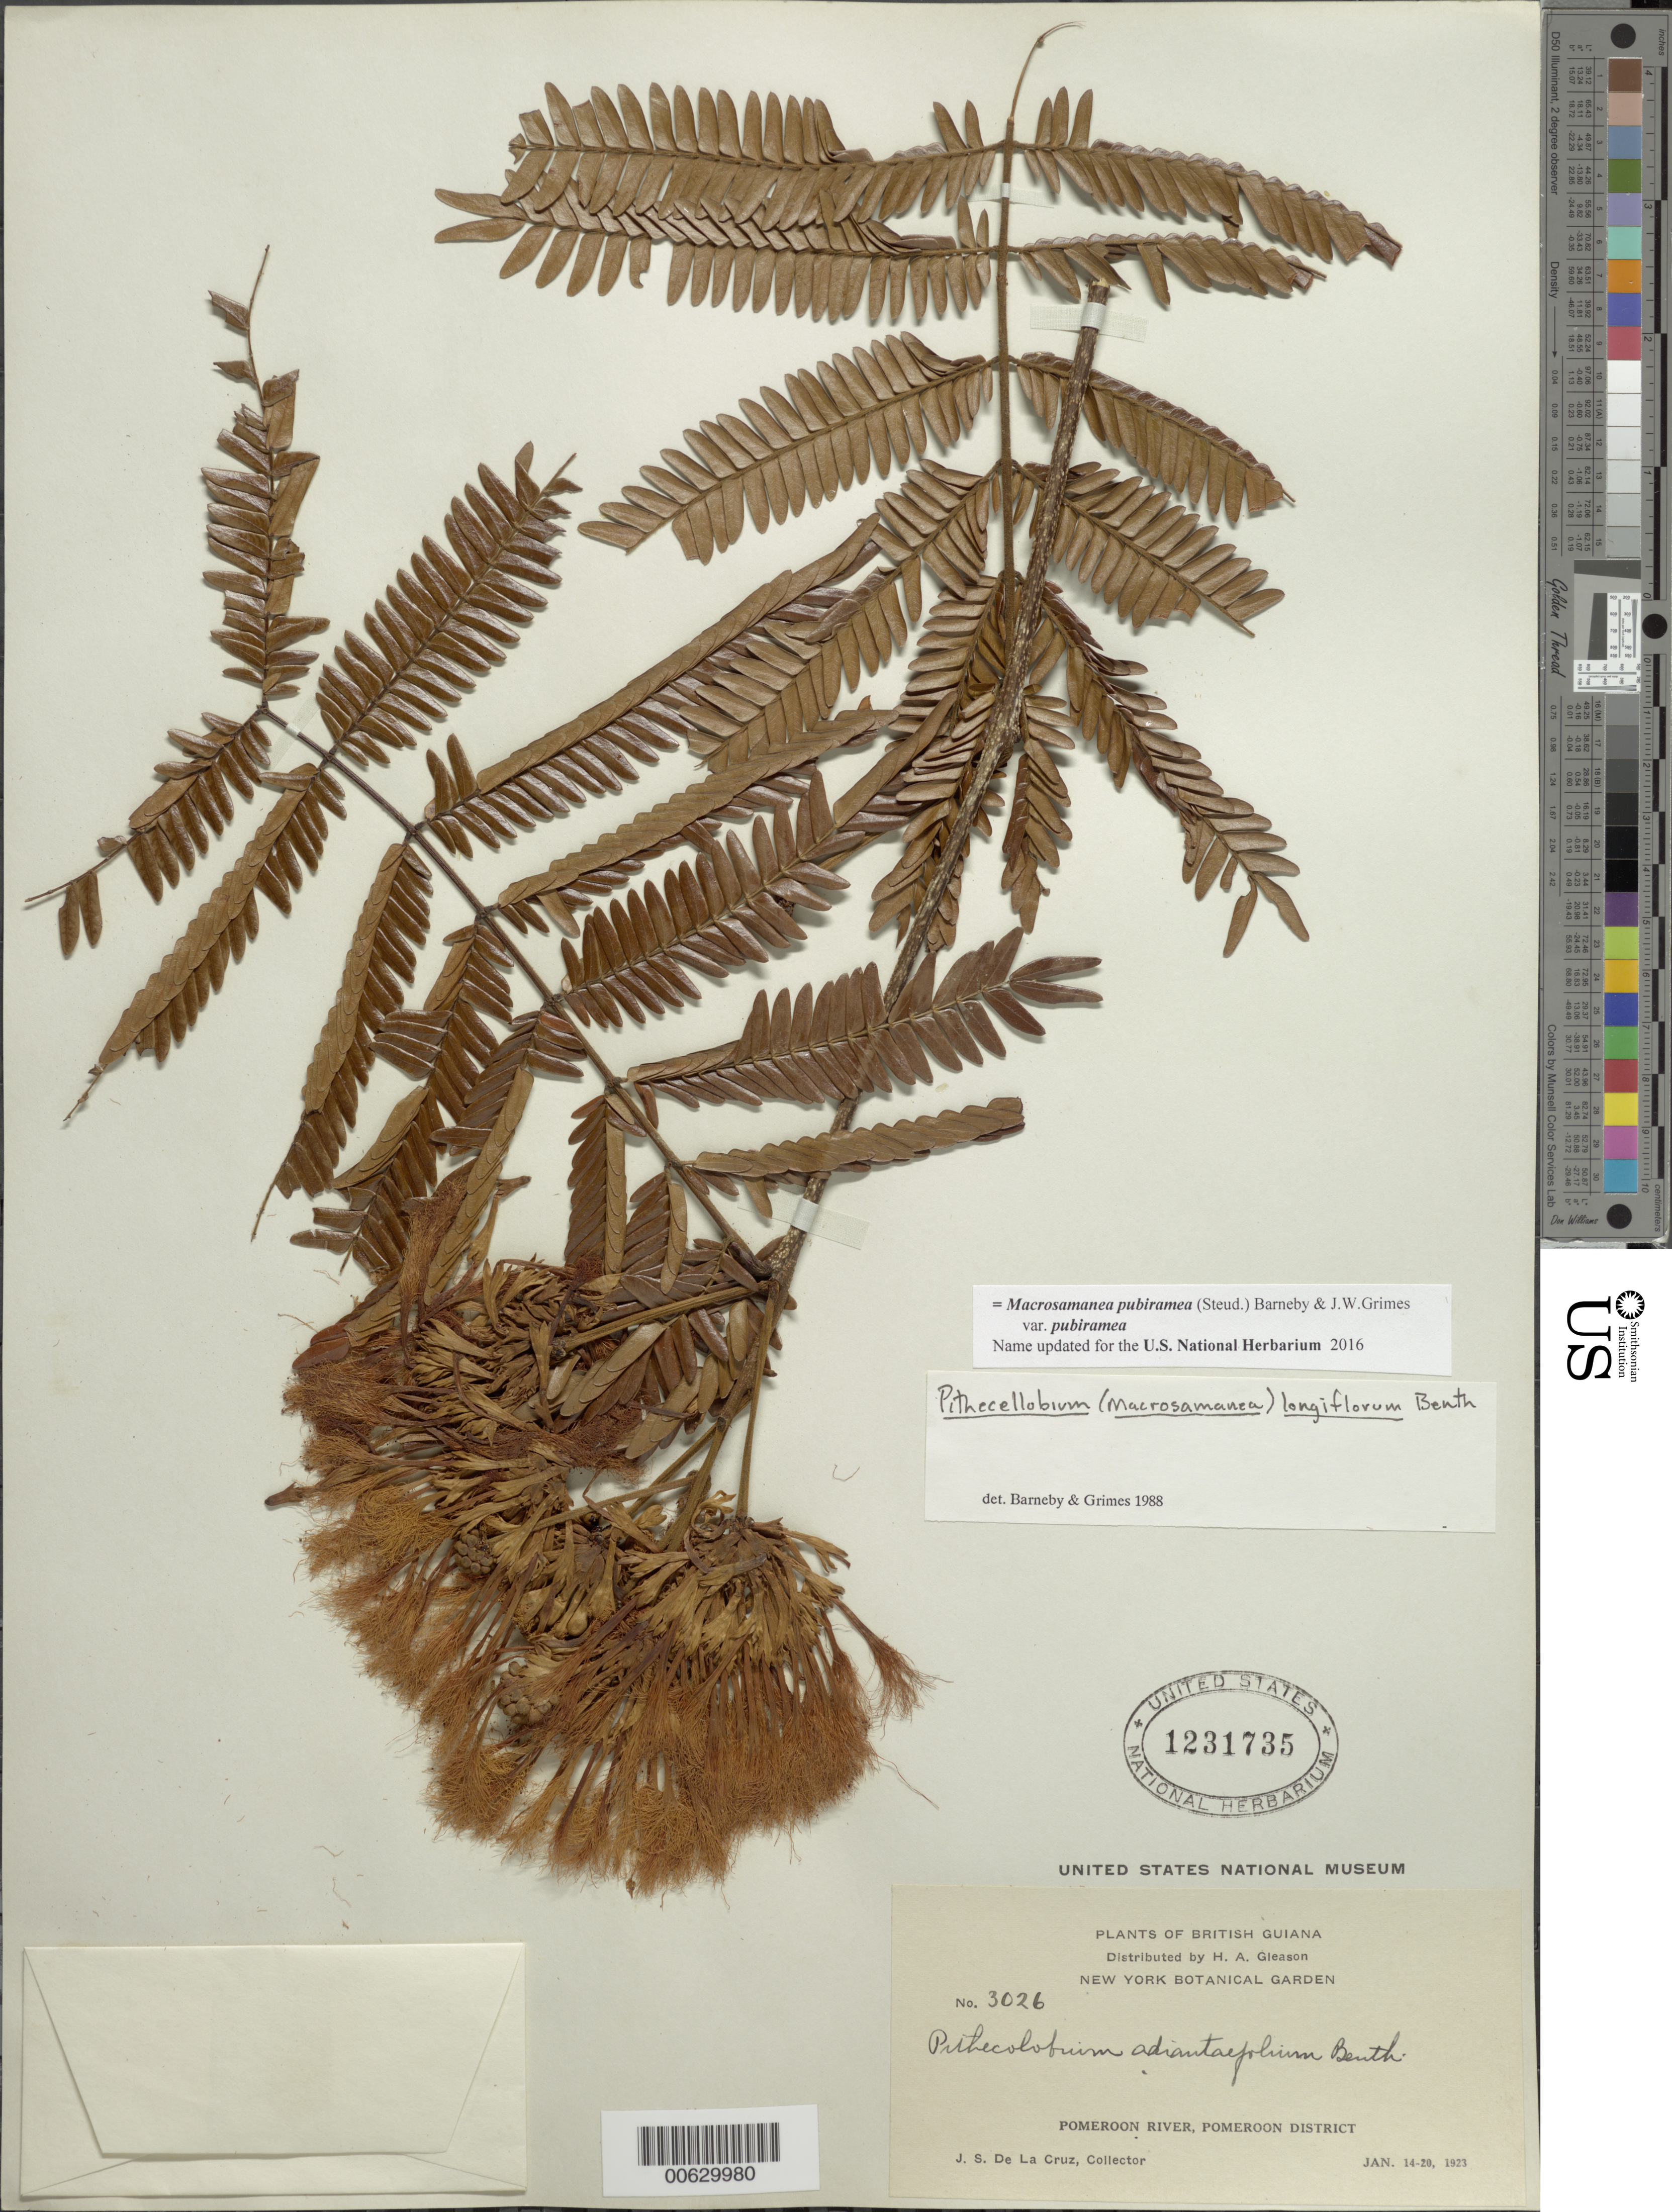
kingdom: Plantae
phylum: Tracheophyta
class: Magnoliopsida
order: Fabales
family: Fabaceae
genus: Macrosamanea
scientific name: Macrosamanea pubiramea var. pubiramea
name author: (Steud.) Barneby & J.W. Grimes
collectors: J. S. de la Cruz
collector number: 3026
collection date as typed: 14-Jan-23 to 20-Jan-23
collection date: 1923-01-14/1923-01-20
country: Guyana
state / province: Pomeroon-Supenaam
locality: Pomeroon R.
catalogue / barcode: US 1231735